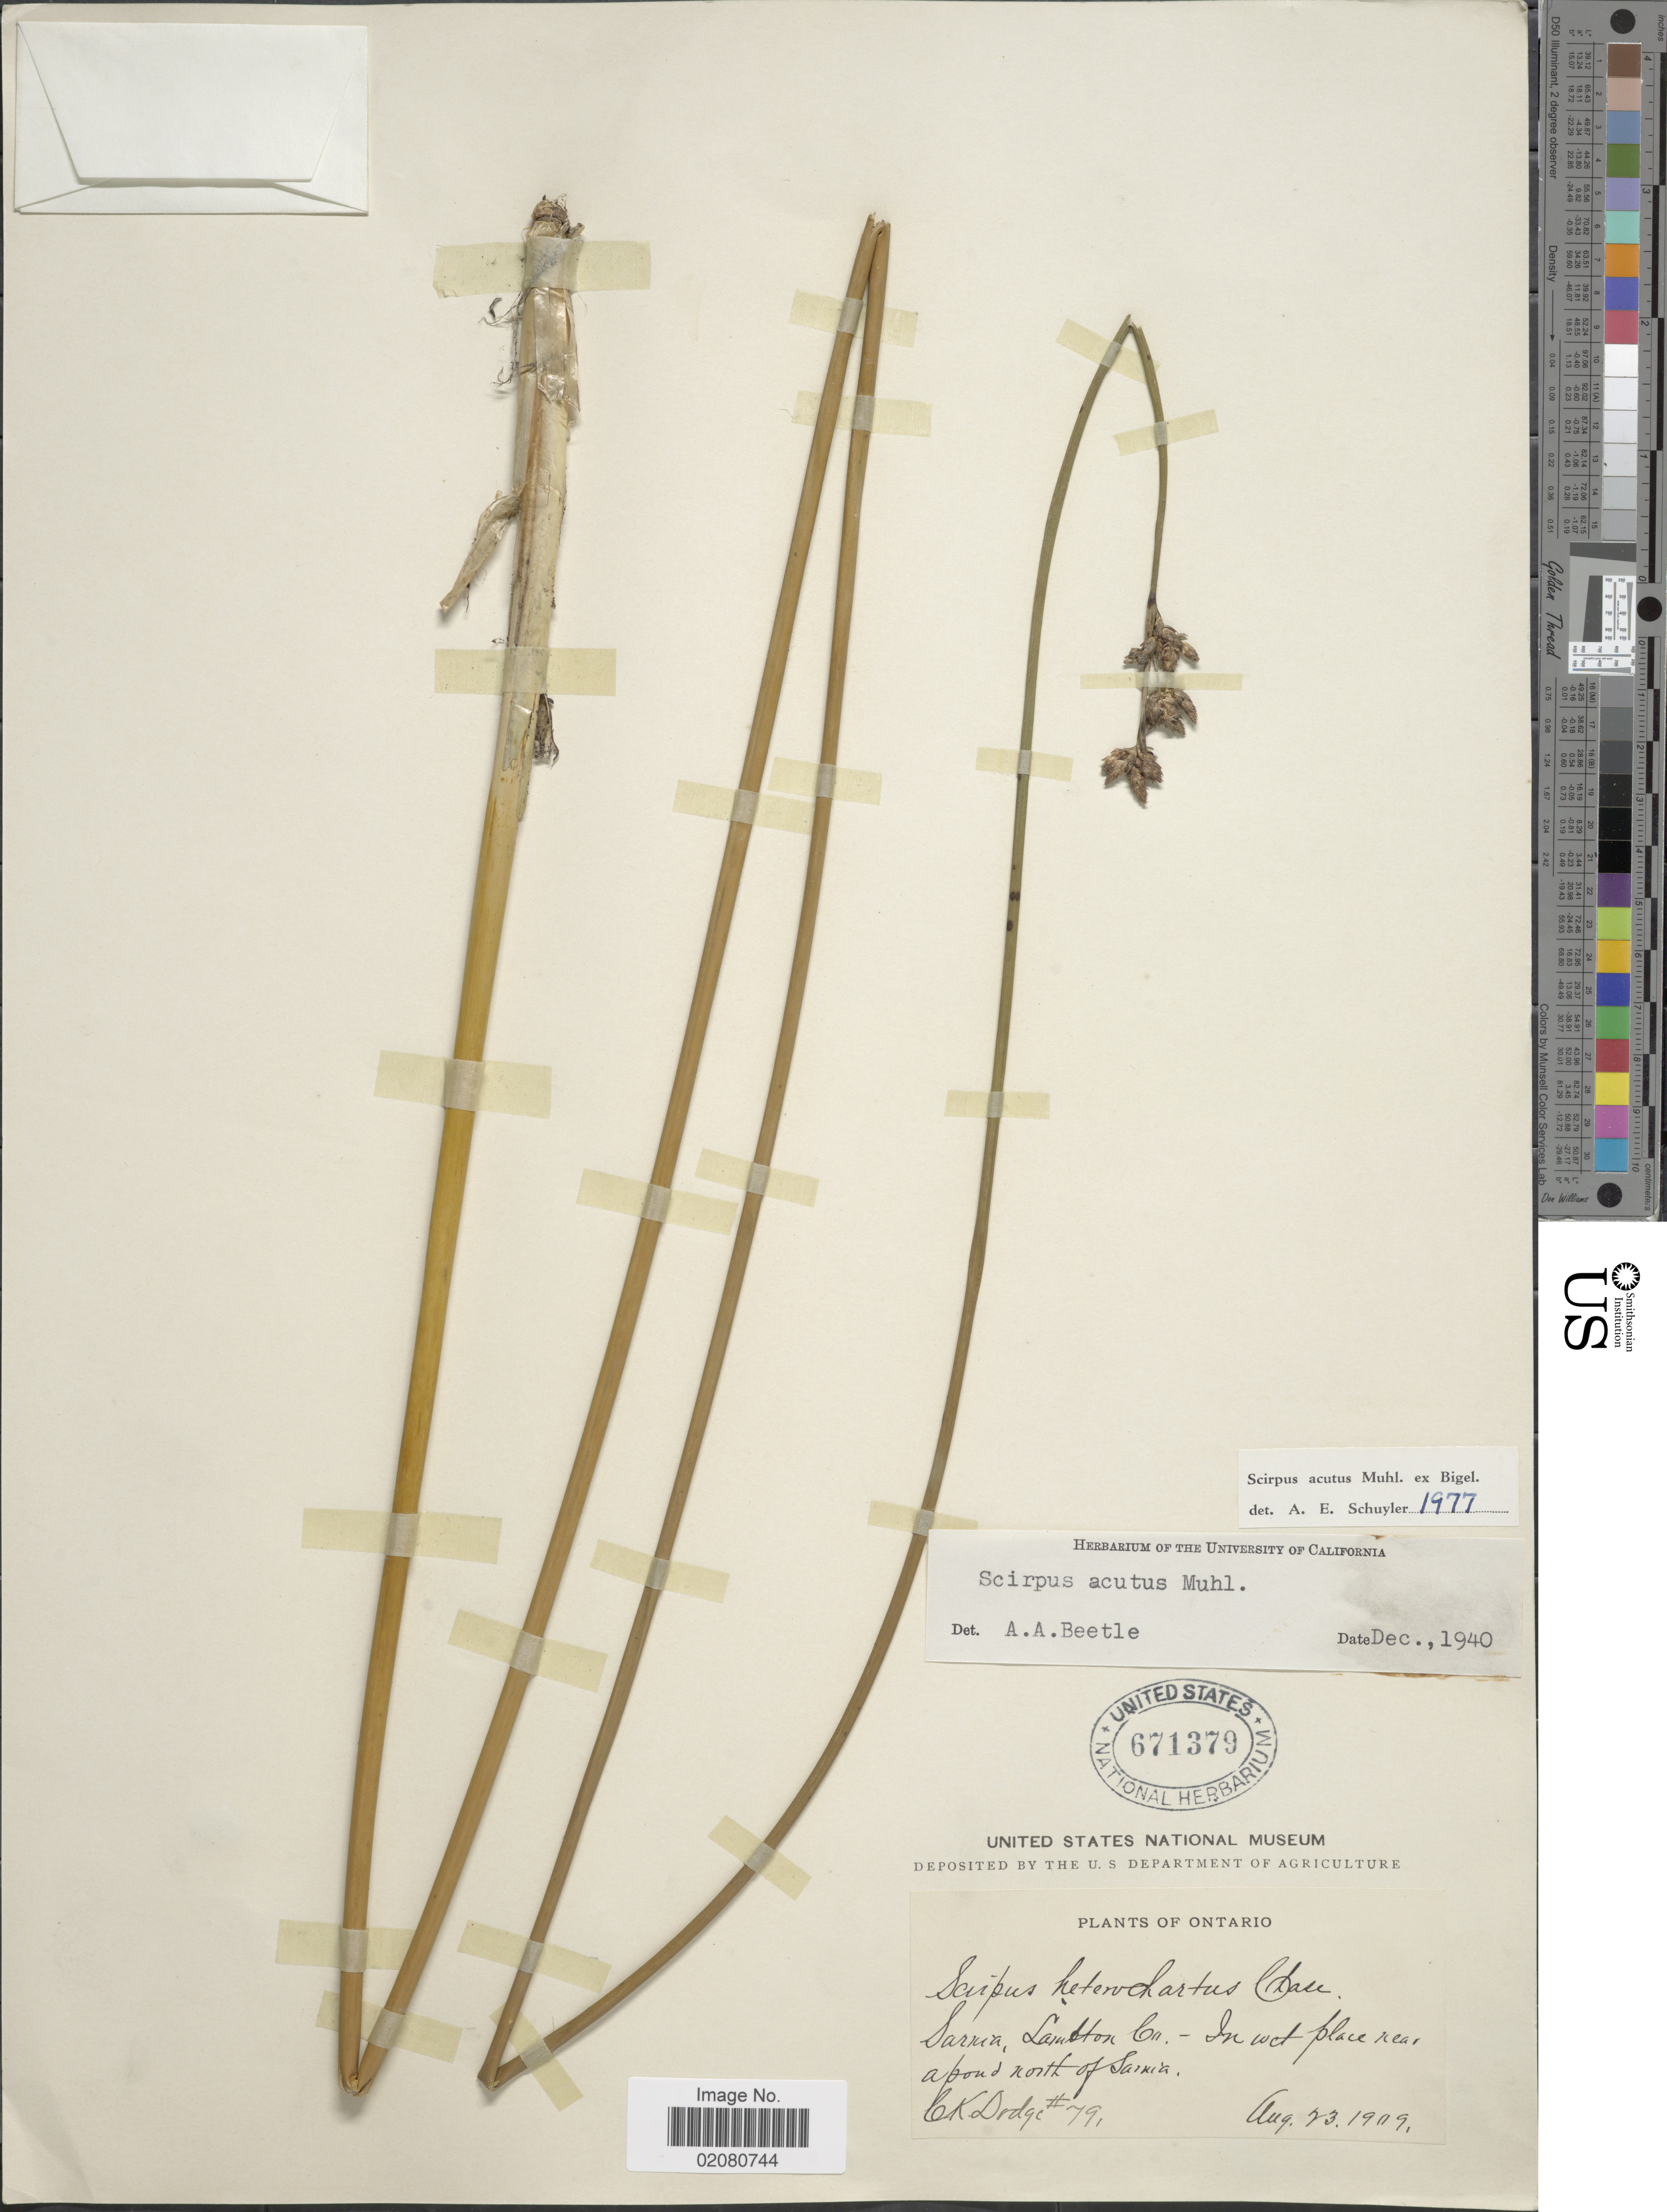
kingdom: Plantae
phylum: Tracheophyta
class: Liliopsida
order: Poales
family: Cyperaceae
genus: Schoenoplectus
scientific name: Schoenoplectus acutus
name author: (Muhl. ex Bigelow) Á. Löve & D. Löve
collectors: C. Dodge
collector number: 79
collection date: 1909-08-23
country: Canada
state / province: Ontario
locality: Ontario. Sarnia, Lambton Co. - In wet place near a pond north of Sarnia.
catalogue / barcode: US 671379